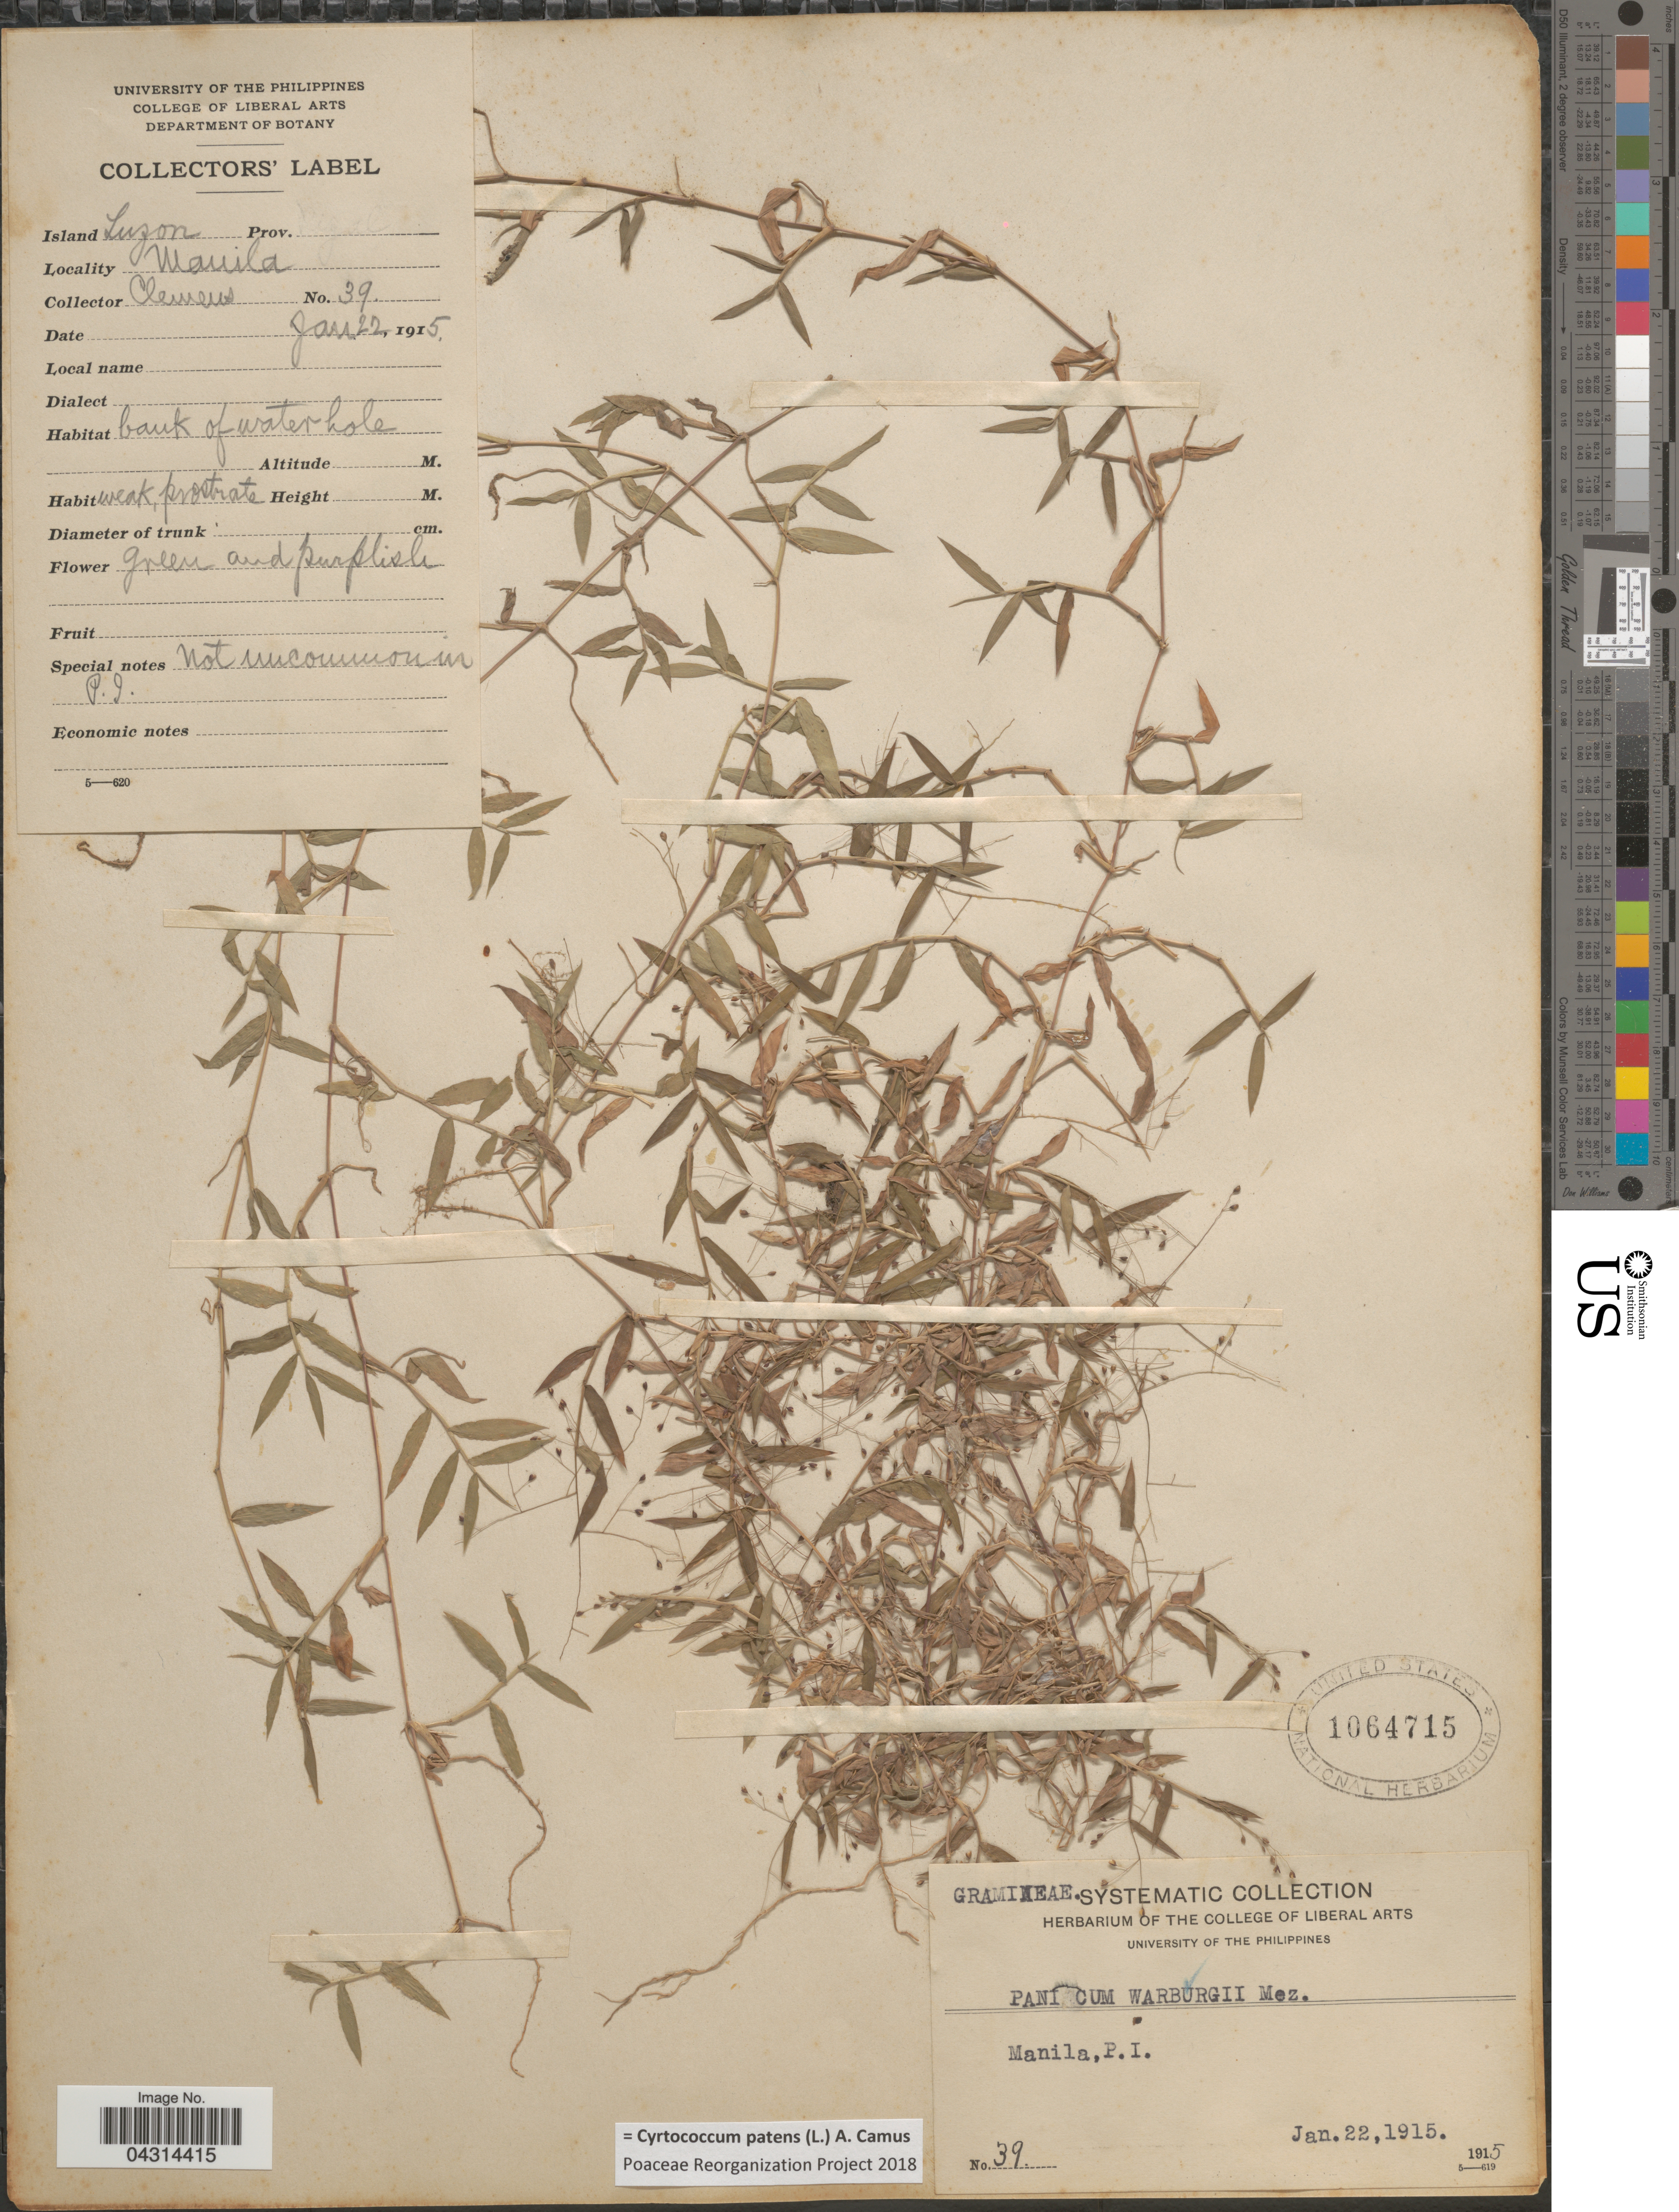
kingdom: Plantae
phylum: Tracheophyta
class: Liliopsida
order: Poales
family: Poaceae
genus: Cyrtococcum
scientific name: Cyrtococcum patens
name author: (L.) A. Camus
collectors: -. Clemens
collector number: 39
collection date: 1915-01-22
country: Philippines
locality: Island Luzon. Manila, P.I.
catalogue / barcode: US 1064715